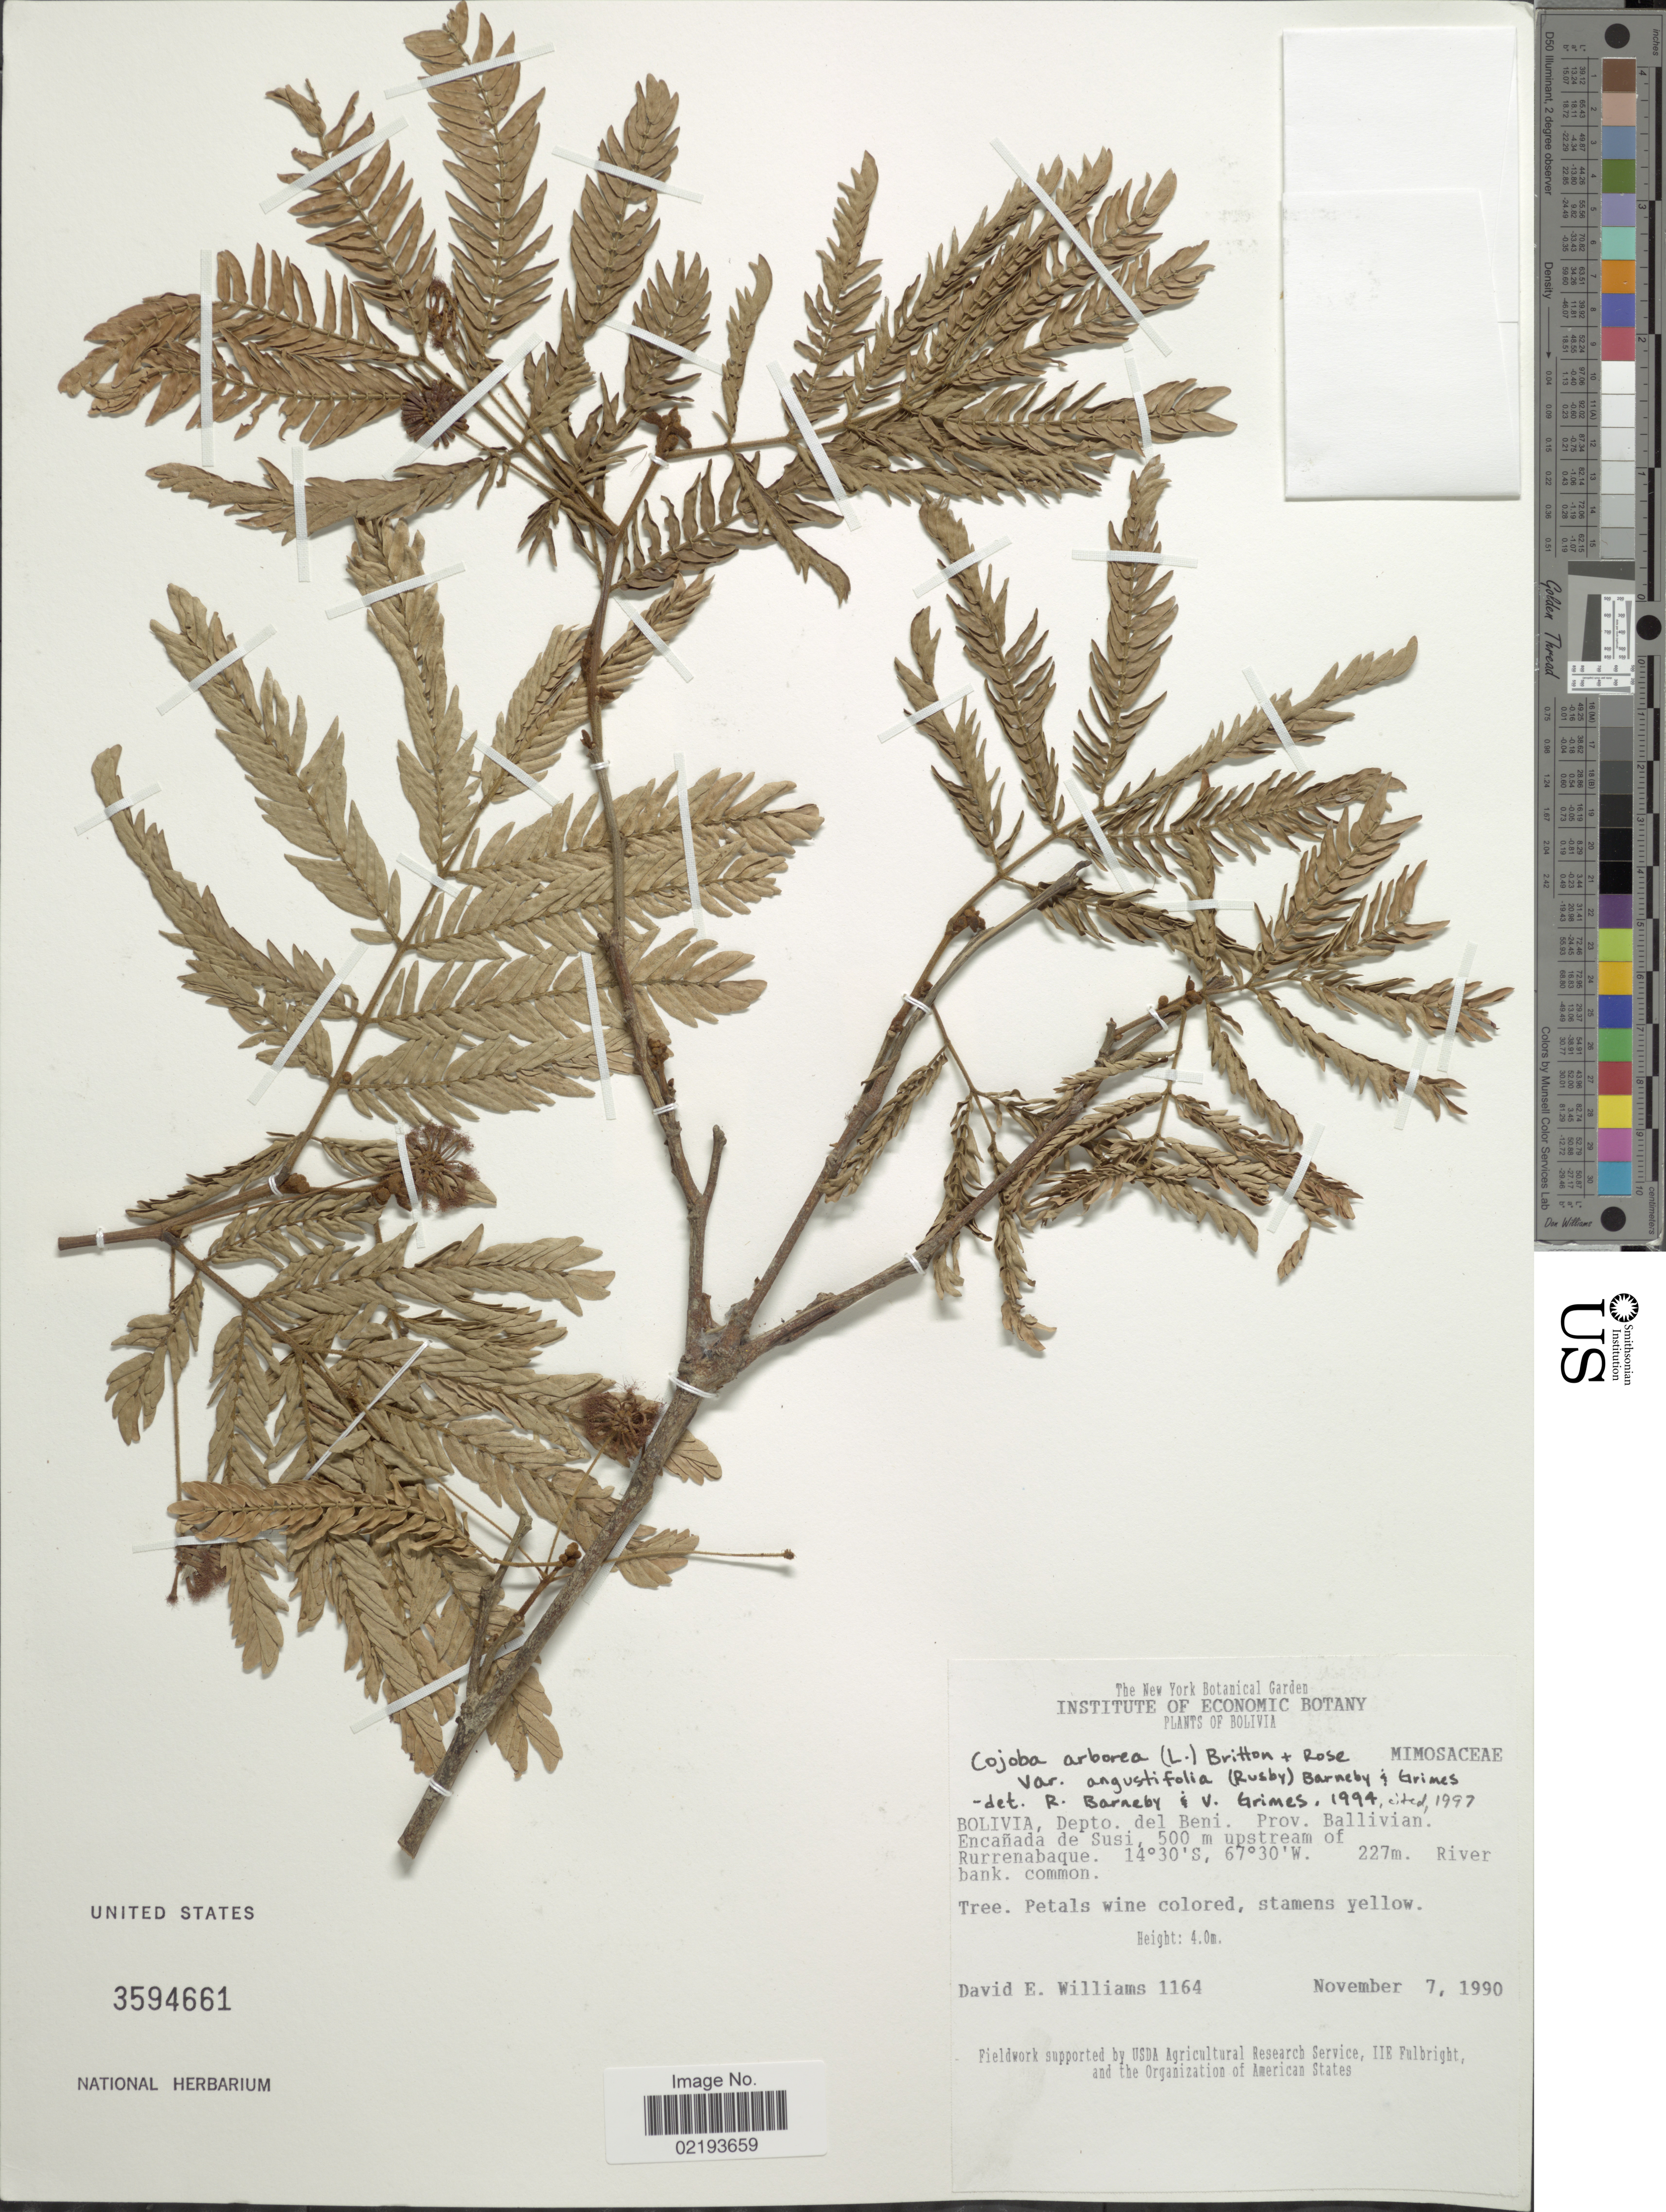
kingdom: Plantae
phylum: Tracheophyta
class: Magnoliopsida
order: Fabales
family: Fabaceae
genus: Cojoba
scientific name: Cojoba arborea var. angustifolia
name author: (Rusby) Barneby & J.W. Grimes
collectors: D. E. Williams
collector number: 1164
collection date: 1990-11-07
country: Bolivia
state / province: Beni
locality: Depto. del Beni. Prov. Ballivian. Encañada de Susi, 500 m upstream of Rurrenabaque. River bank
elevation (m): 227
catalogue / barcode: US 3594661